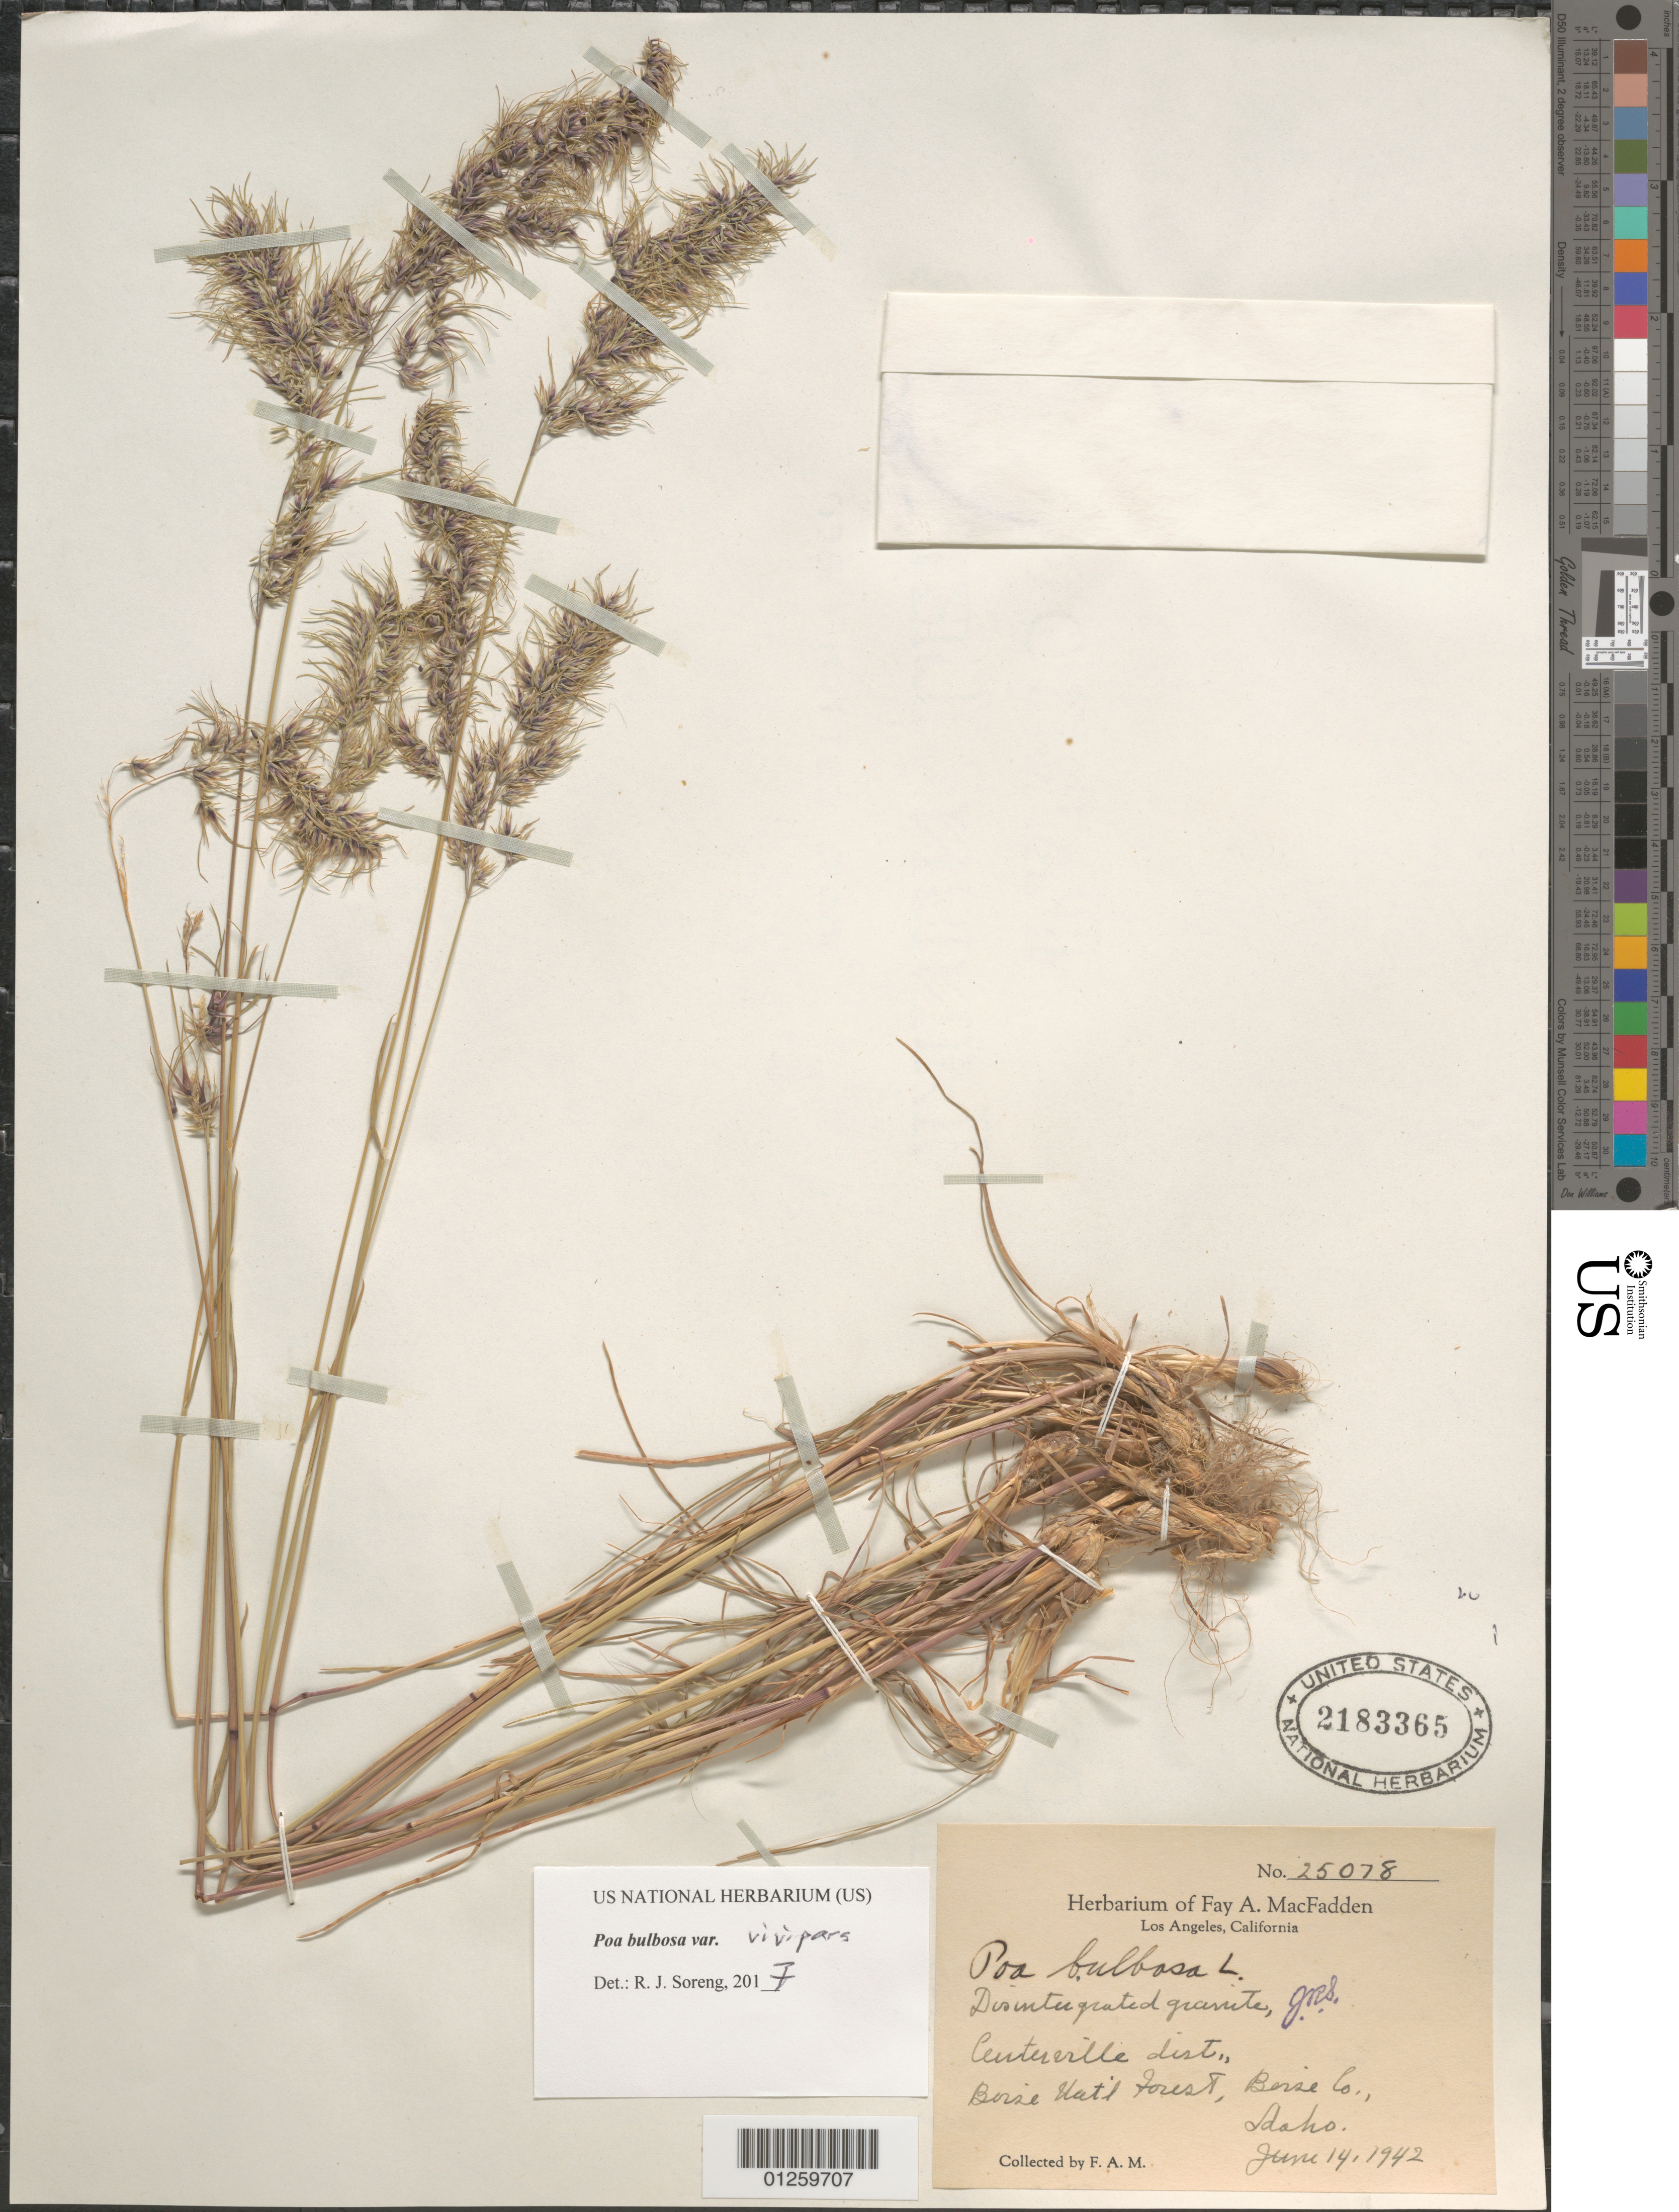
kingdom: Plantae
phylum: Tracheophyta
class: Liliopsida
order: Poales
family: Poaceae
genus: Poa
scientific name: Poa bulbosa subsp. bulbosa var. vivipara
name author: Koeler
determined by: Soreng, Robert J., Research Associate (BOT), Smithsonian Institution - National Museum of Natural History (UNITED STATES)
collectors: F. MacFadden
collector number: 25078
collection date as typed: June 14, 1942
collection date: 1942-06-14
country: United States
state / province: Idaho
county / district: Boise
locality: Centerville dist., Boise Nat'l Forest. Boise Co.,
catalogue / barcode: US 2183365